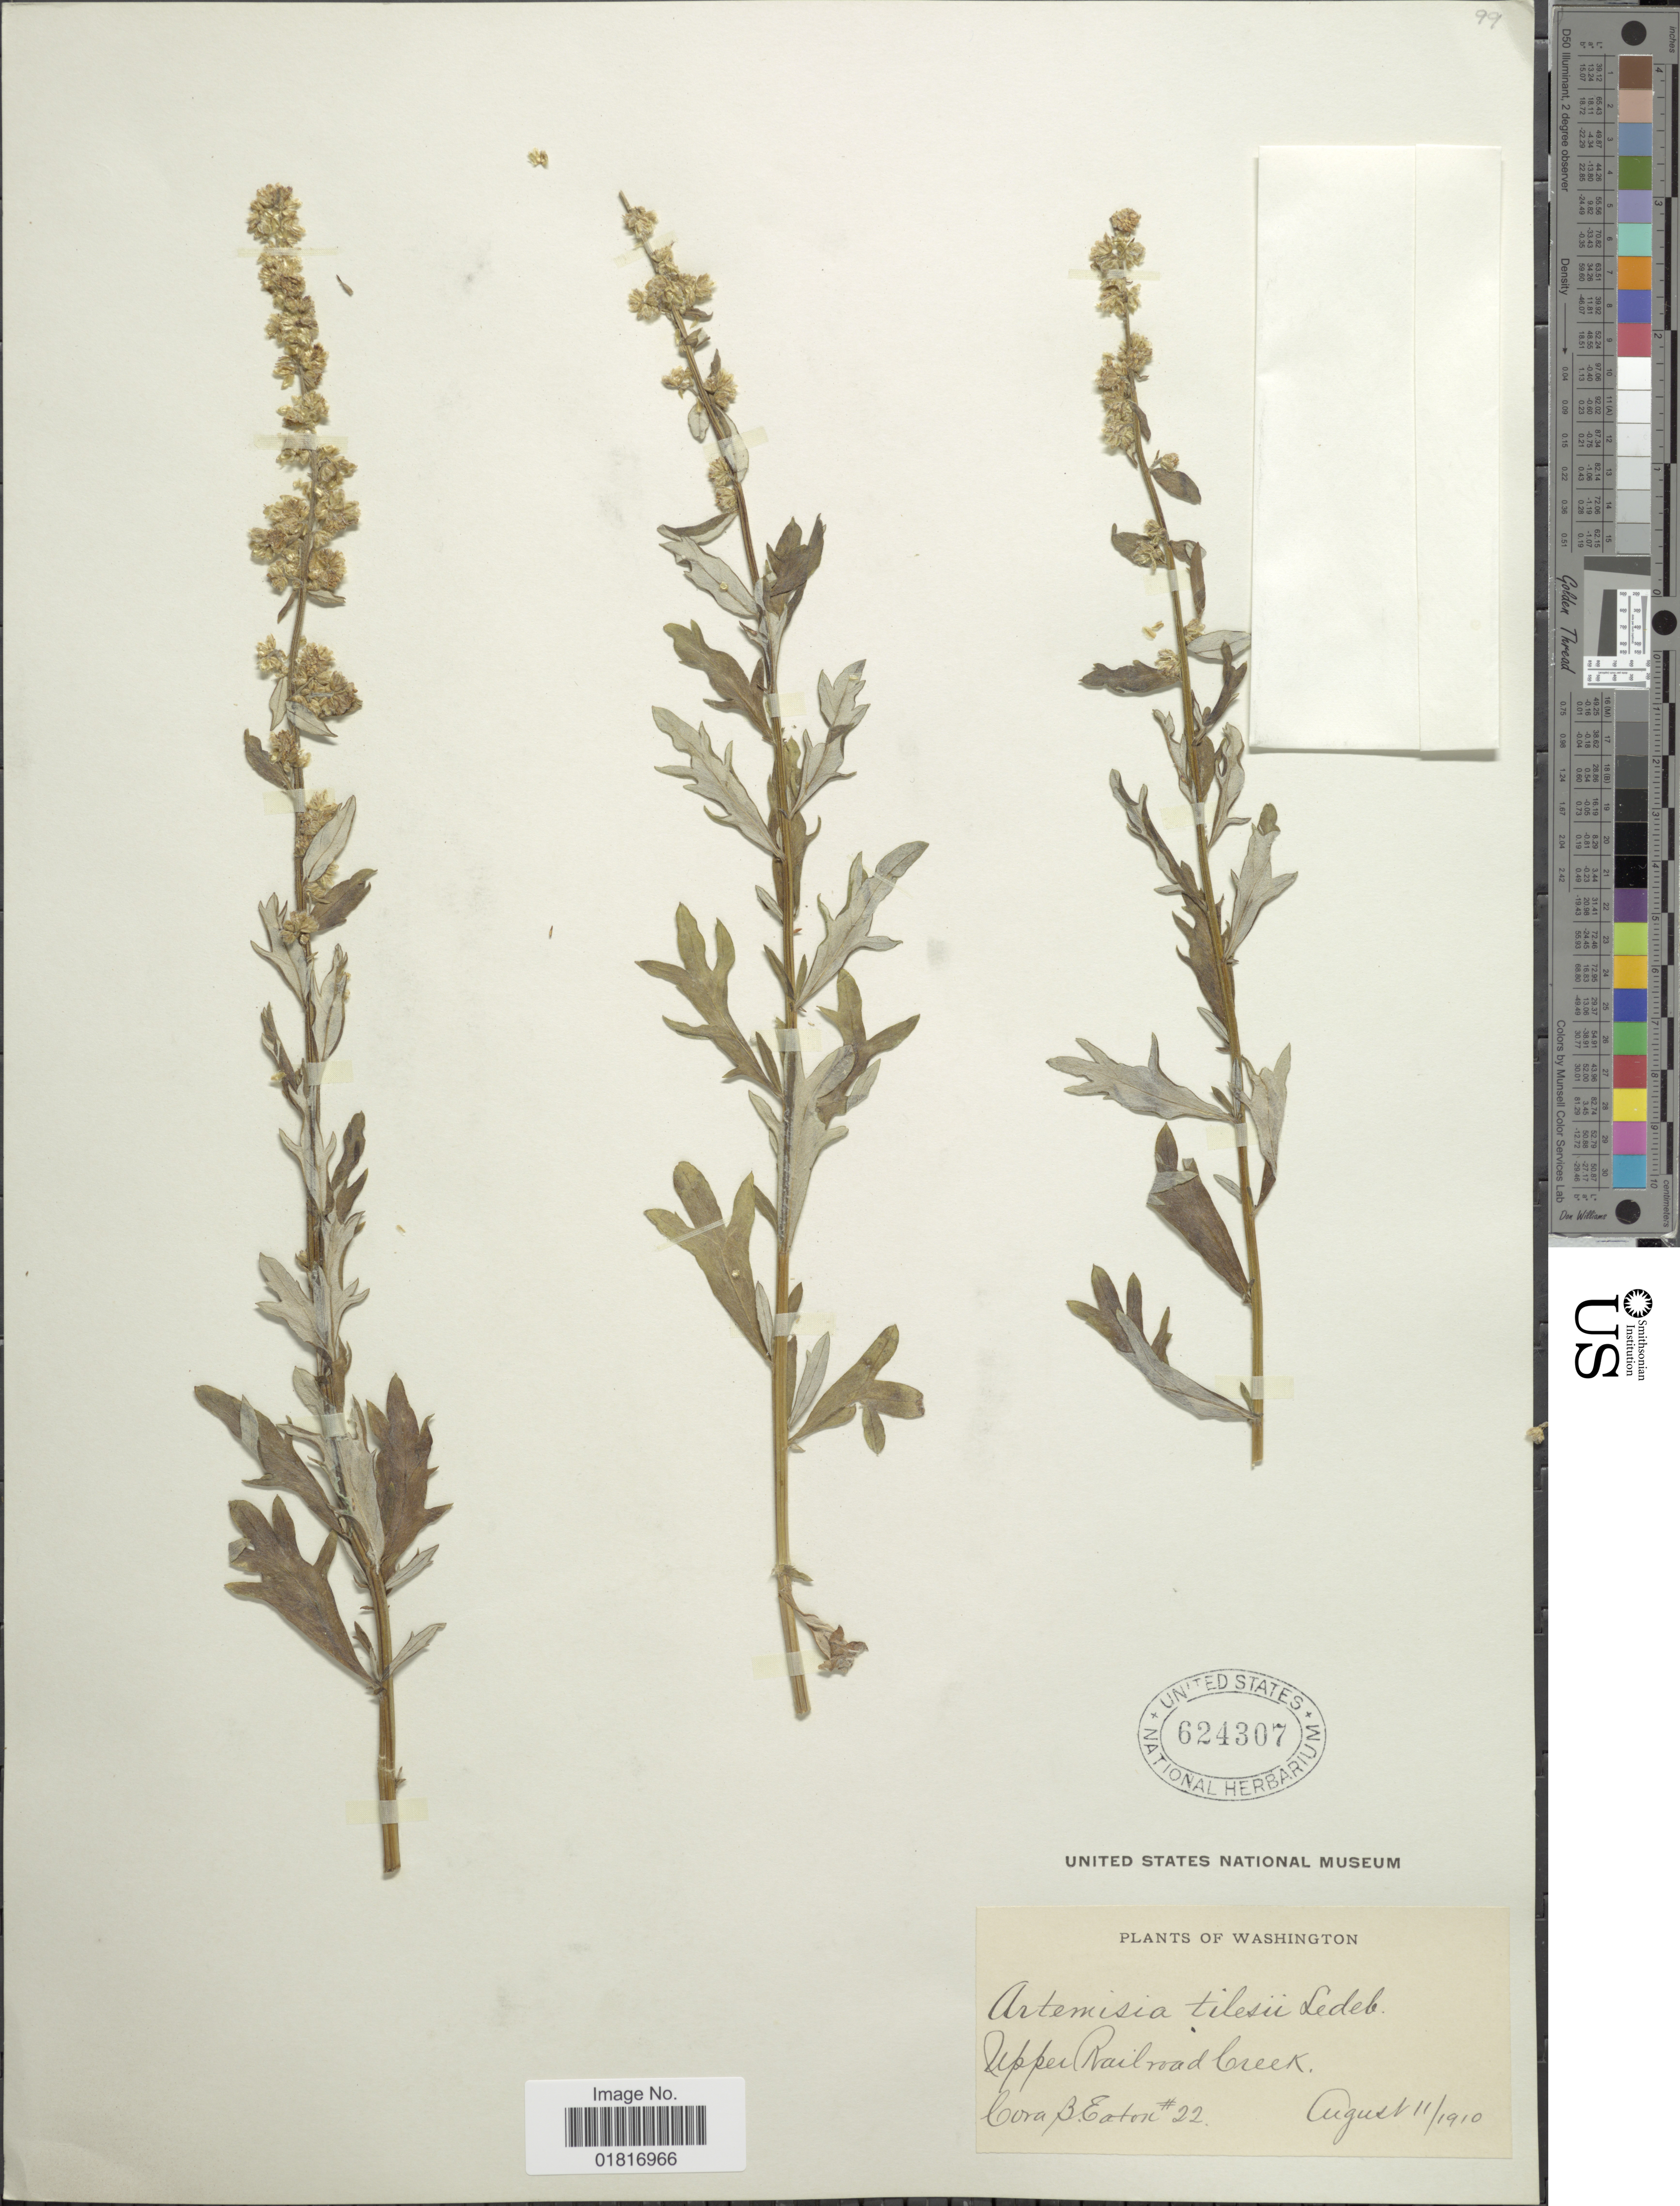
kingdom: Plantae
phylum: Tracheophyta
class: Magnoliopsida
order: Asterales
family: Asteraceae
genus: Artemisia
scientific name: Artemisia tilesii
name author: Ledeb.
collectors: C. Eaton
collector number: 22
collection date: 1910-08-11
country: United States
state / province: Washington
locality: Upper Rail road Creek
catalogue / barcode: US 624307